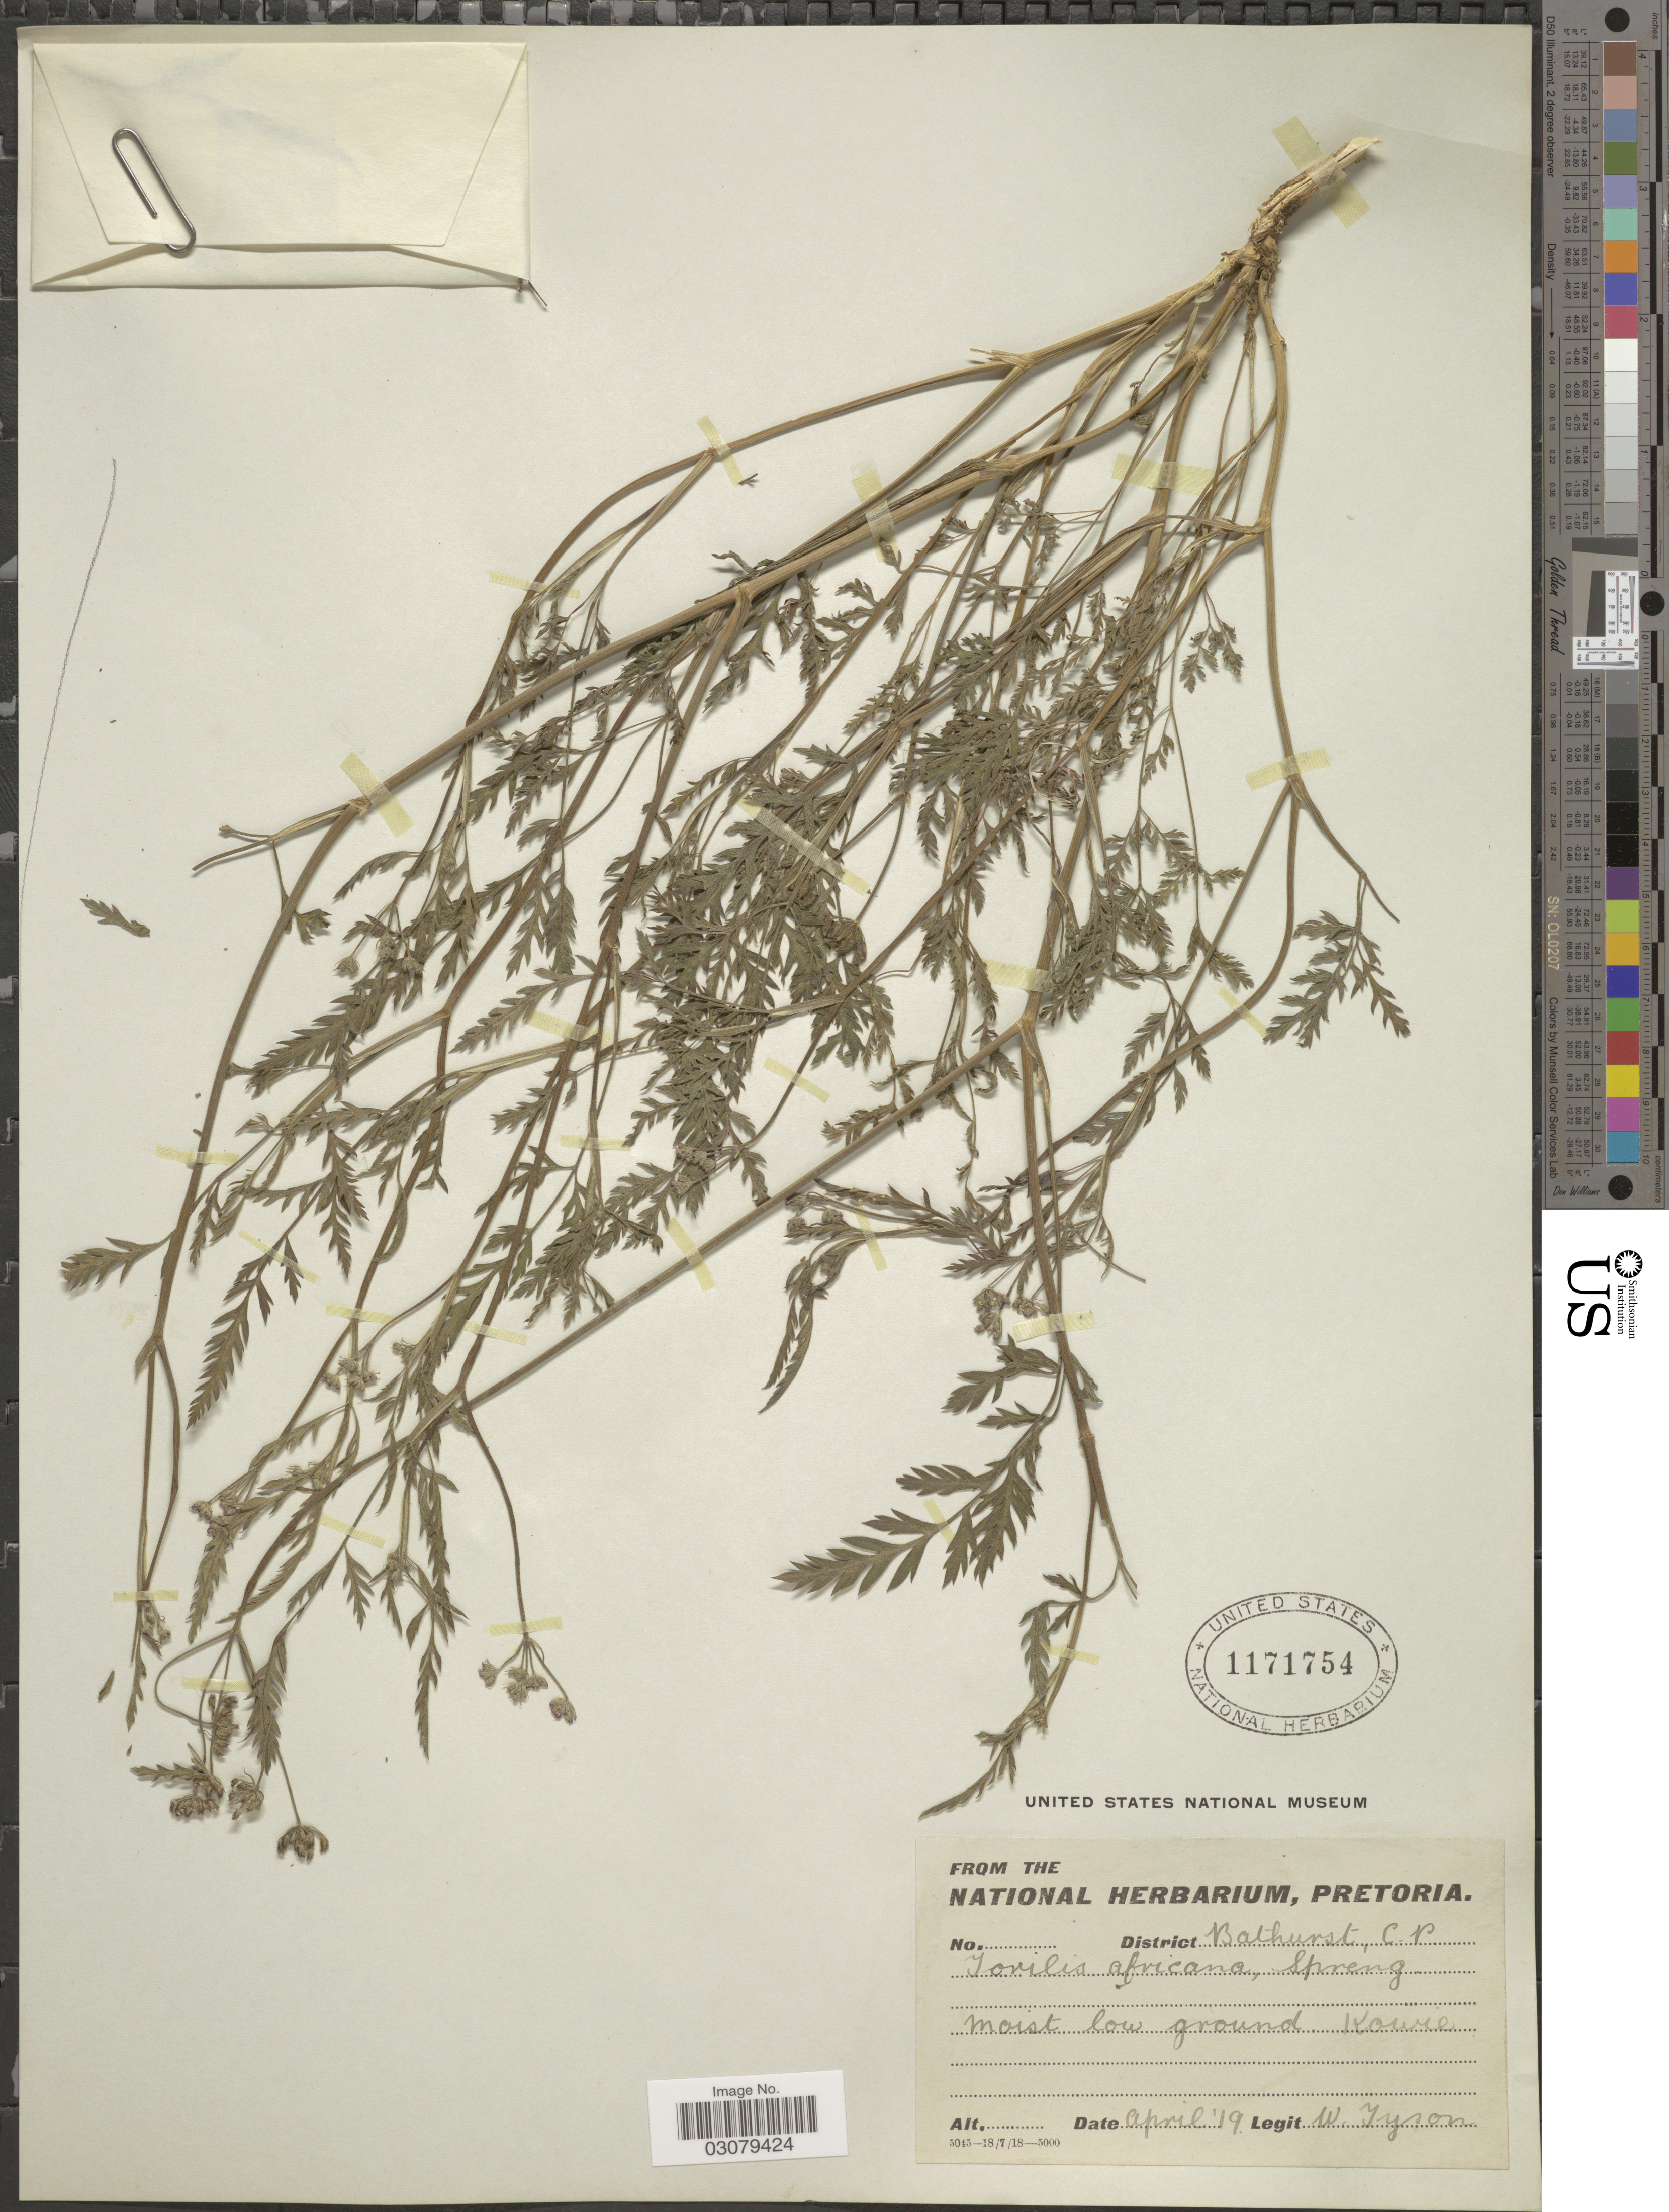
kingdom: Plantae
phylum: Tracheophyta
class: Magnoliopsida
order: Apiales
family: Apiaceae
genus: Torilis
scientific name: Torilis africana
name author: (Thunb.) Spreng.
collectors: W. Tyson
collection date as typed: Transcribed d/m/y: /4/19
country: South Africa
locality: District Bathurst, C.P. Kowie.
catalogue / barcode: US 1171754